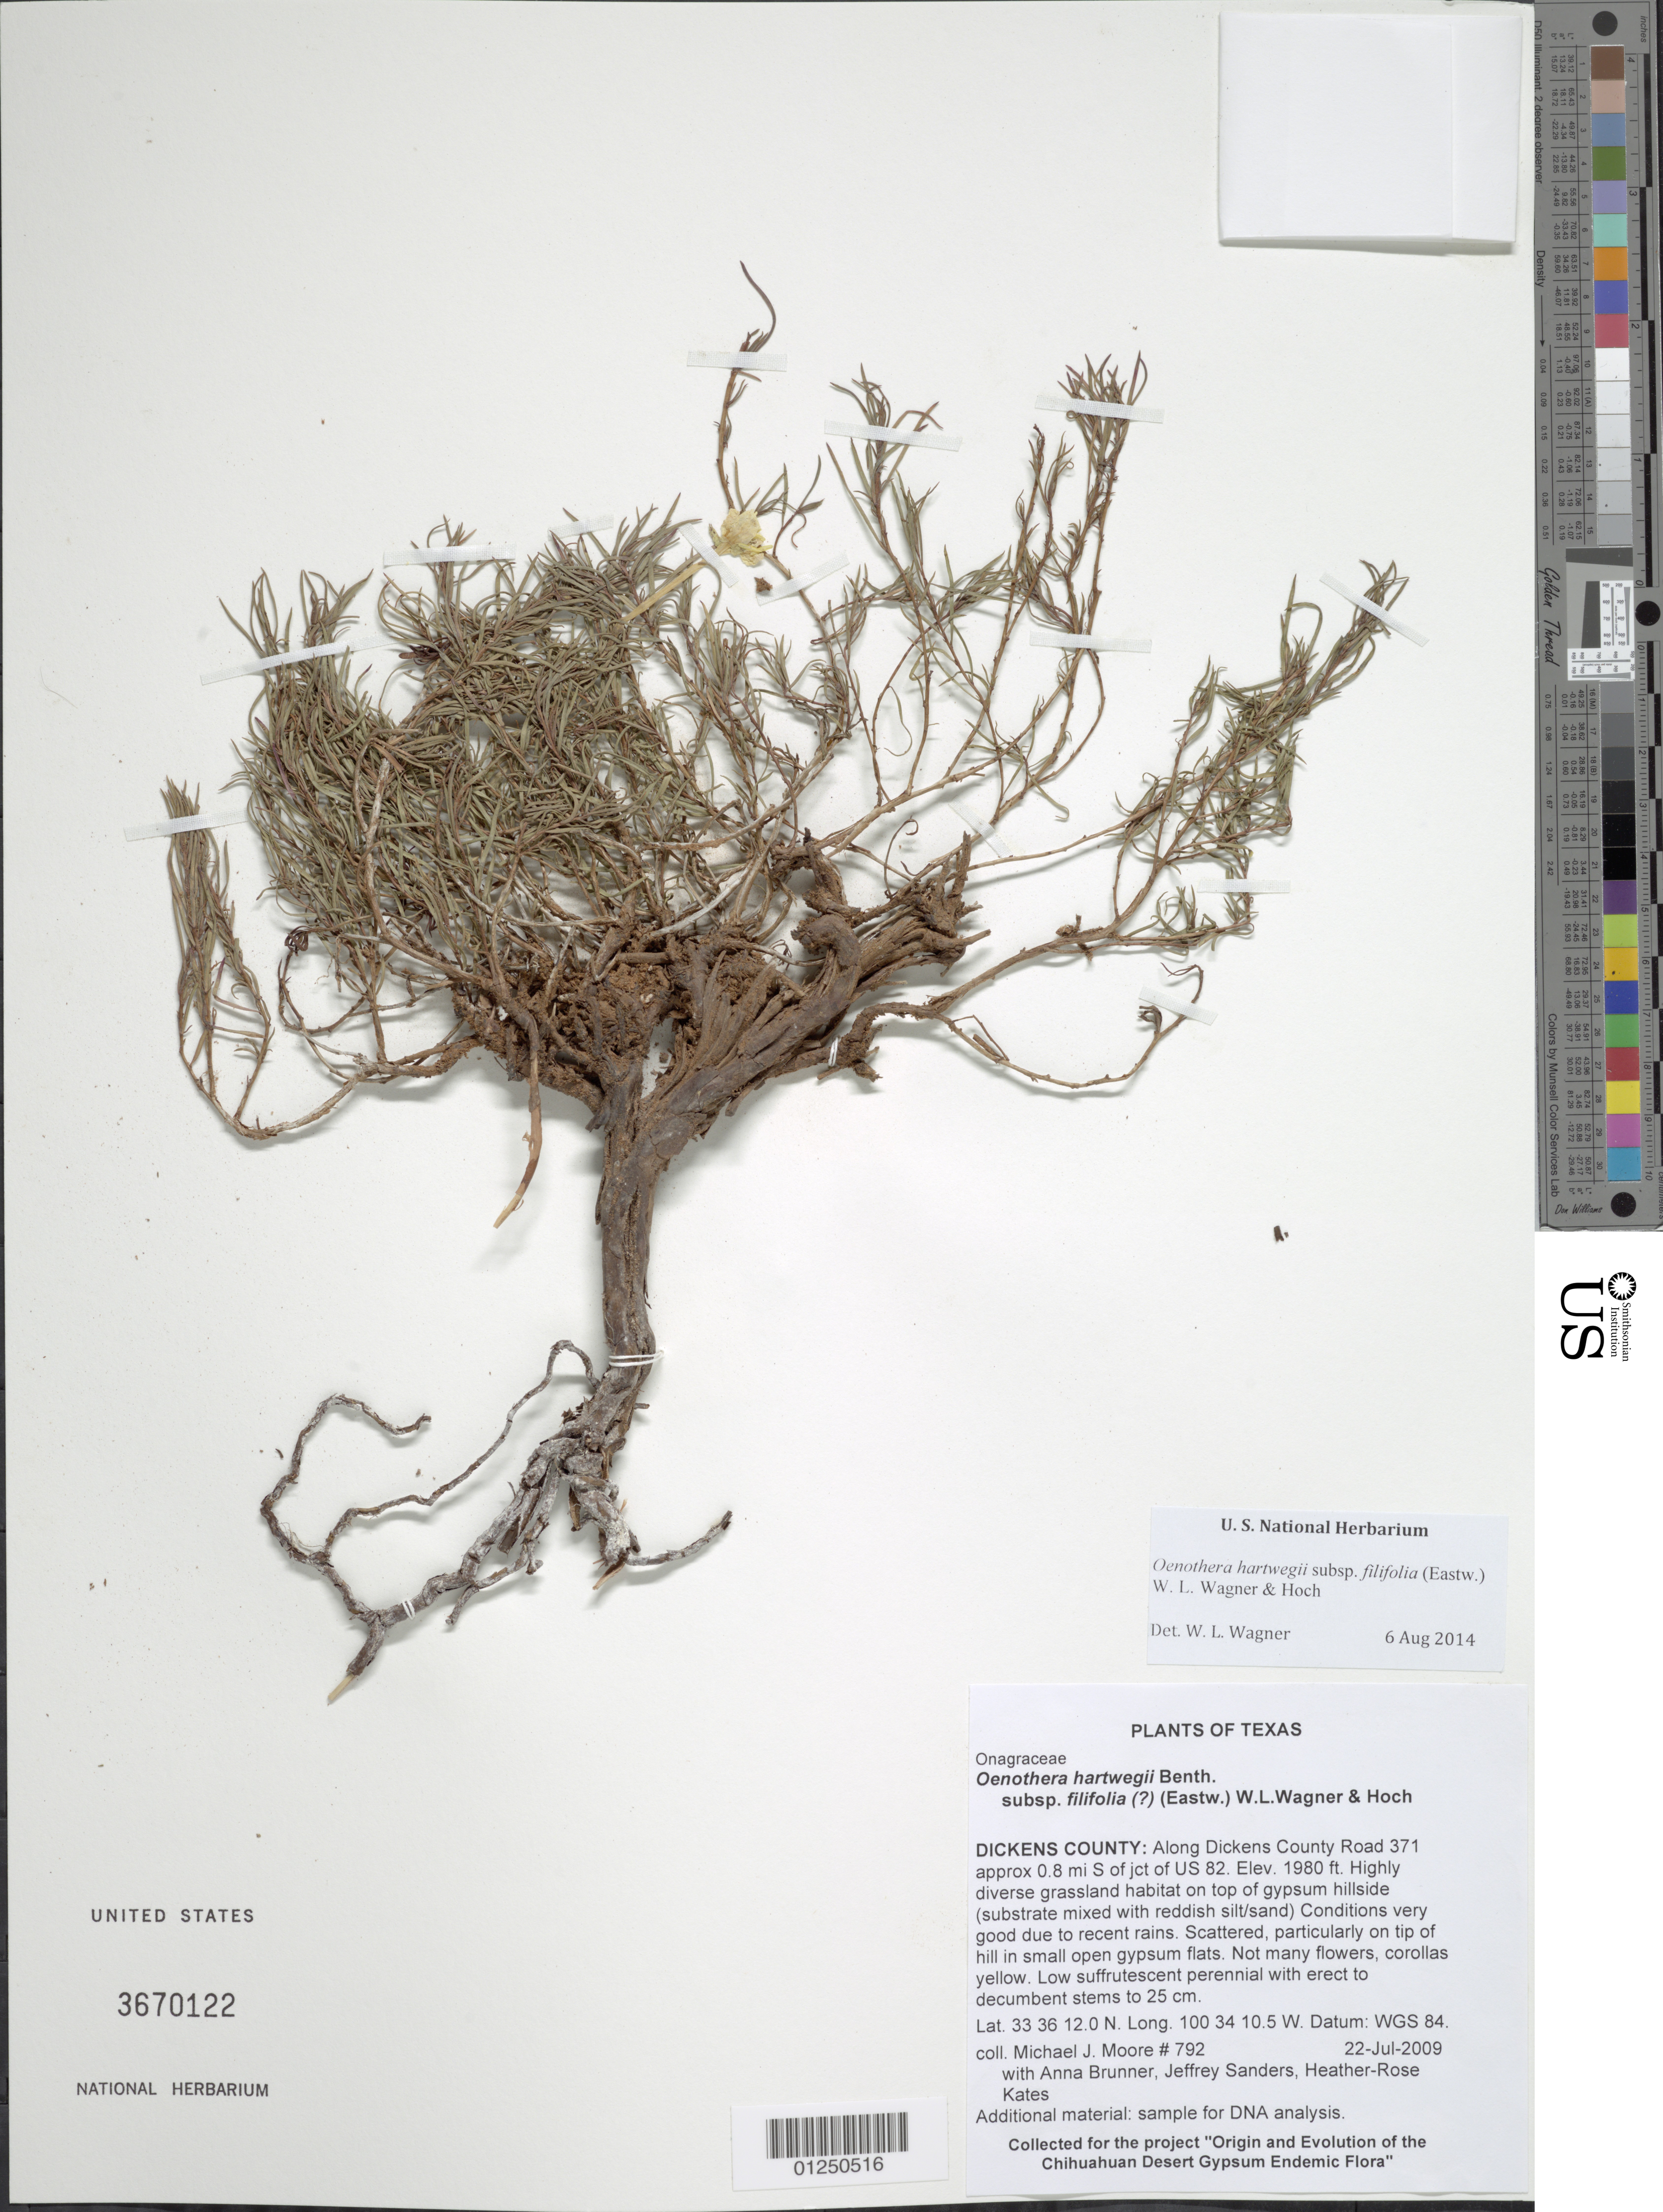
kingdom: Plantae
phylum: Tracheophyta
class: Magnoliopsida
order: Myrtales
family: Onagraceae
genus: Oenothera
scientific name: Oenothera hartwegii subsp. filifolia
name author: (Eastw.) W.L. Wagner & Hoch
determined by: Wagner, W. L., (BOT), Smithsonian Institution - National Museum of Natural History (UNITED STATES)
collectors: M. J. Moore, A. Brunner, J. Sanders & H.-R. Kates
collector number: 792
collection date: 2005-07-21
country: United States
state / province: Texas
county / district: Dickens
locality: Along Dickens County Road 371 approx 0.8 mi S of jct of US 82.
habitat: Highly diverse grassland habitat on top of gypsum hillside (substrate mixed with reddish silt/sand) Conditions very good due to recent rains.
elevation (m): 604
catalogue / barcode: US 3670122